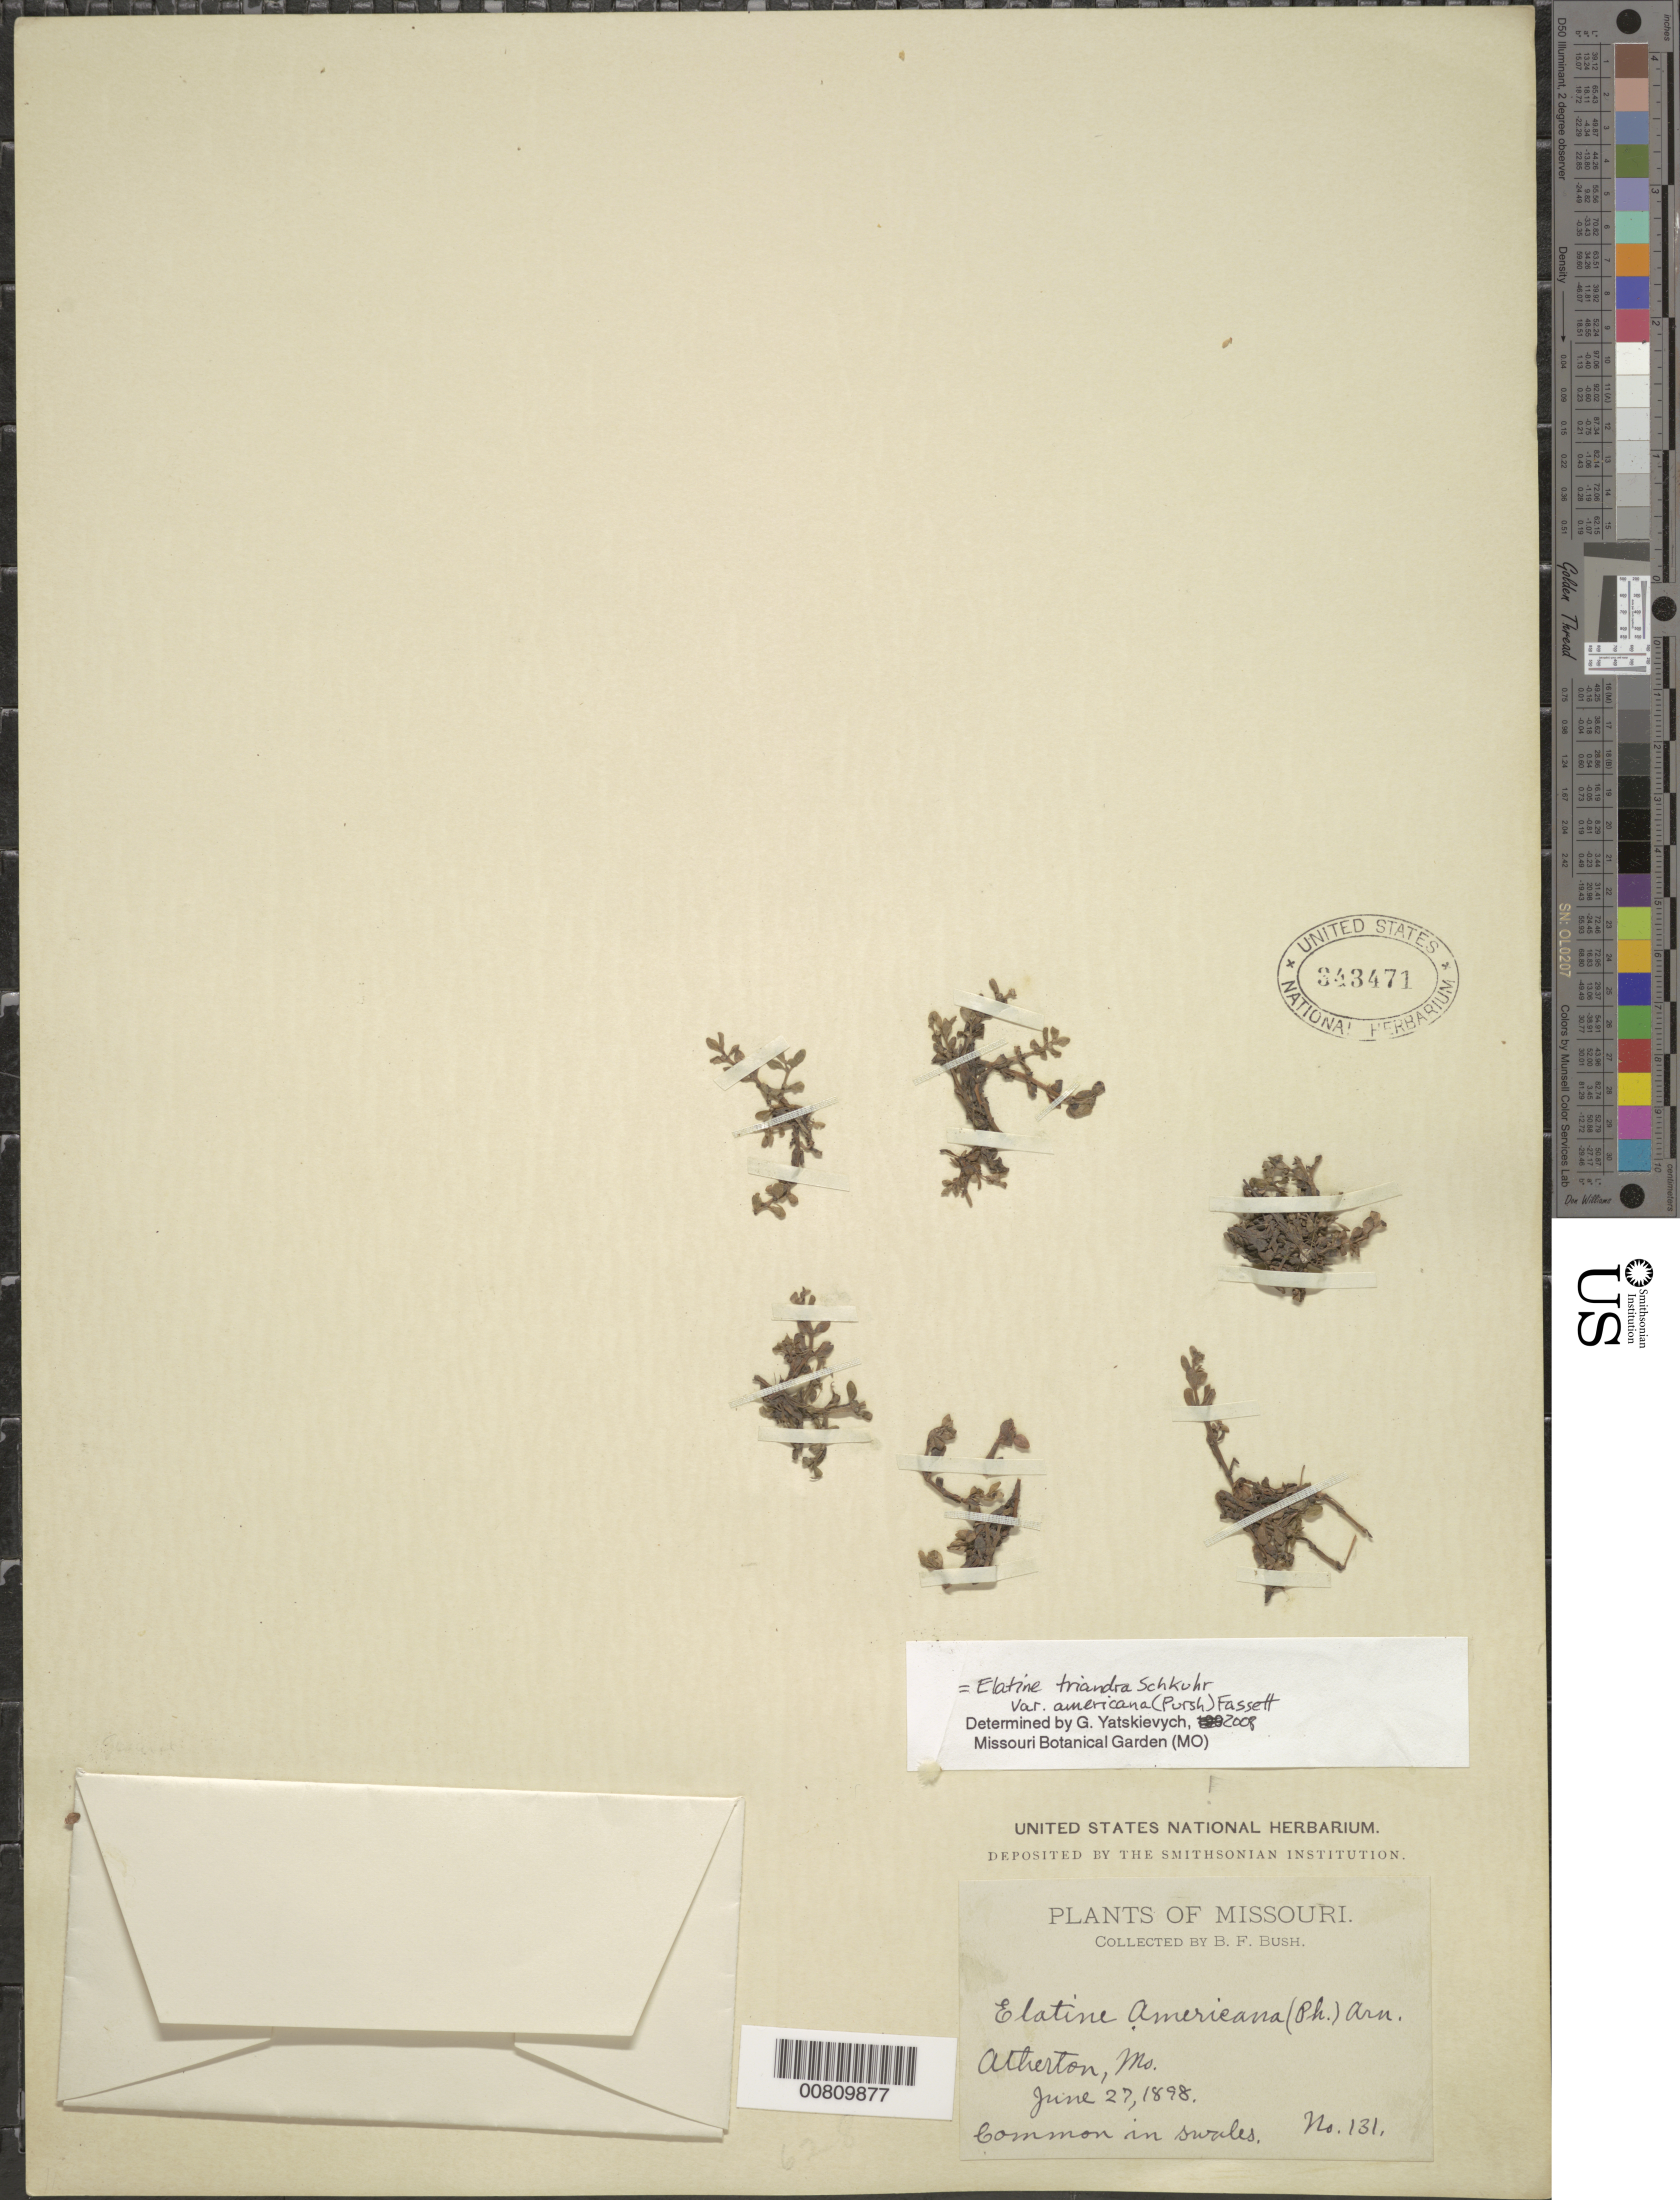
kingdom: Plantae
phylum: Tracheophyta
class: Magnoliopsida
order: Malpighiales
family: Elatinaceae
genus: Elatine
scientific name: Elatine triandra var. americana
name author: (Pursh) Fassett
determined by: Yatskievych, G. A.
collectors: B. F. Bush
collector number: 131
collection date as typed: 27 Jun 1898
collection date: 1898-06-27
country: United States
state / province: Missouri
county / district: Jackson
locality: Atherton.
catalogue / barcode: US 343471